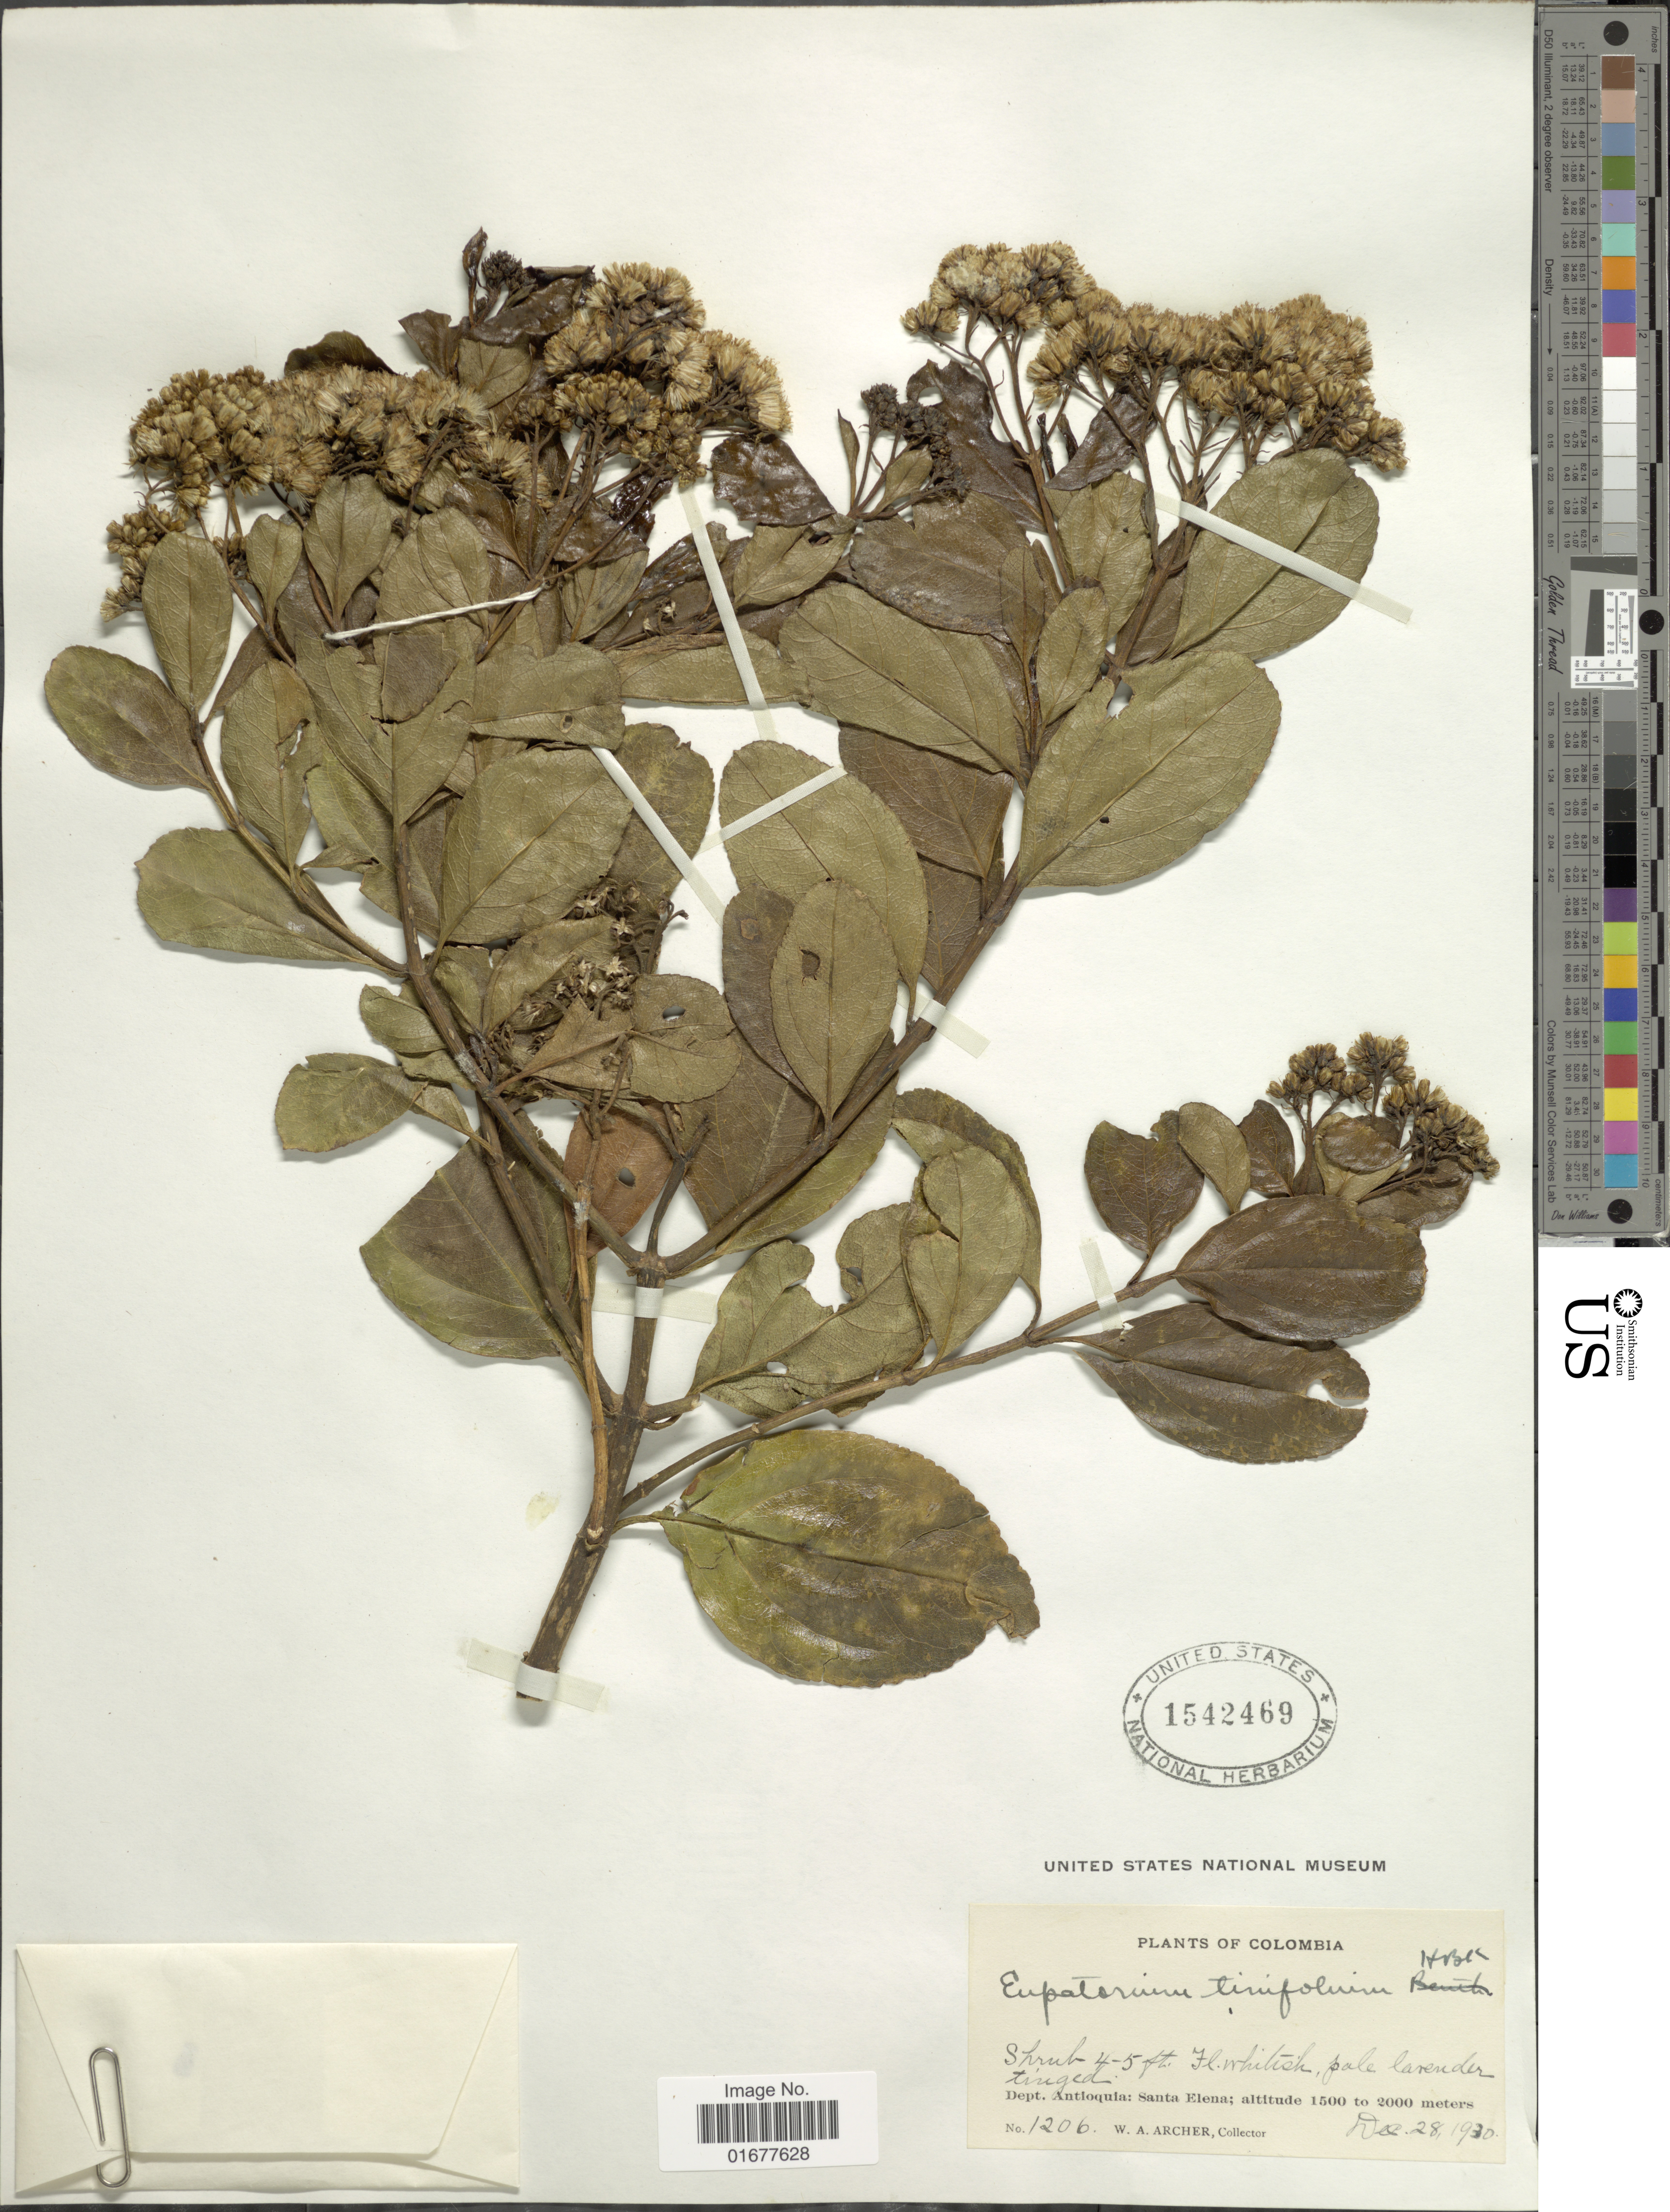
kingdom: Plantae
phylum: Tracheophyta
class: Magnoliopsida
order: Asterales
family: Asteraceae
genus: Ageratina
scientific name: Ageratina tinifolia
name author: (Kunth) R.M. King & H. Rob.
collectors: W. A. Archer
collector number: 1206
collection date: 1930-12-28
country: Colombia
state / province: Antioquia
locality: Santa Elena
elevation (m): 1500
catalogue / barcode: US 1542469